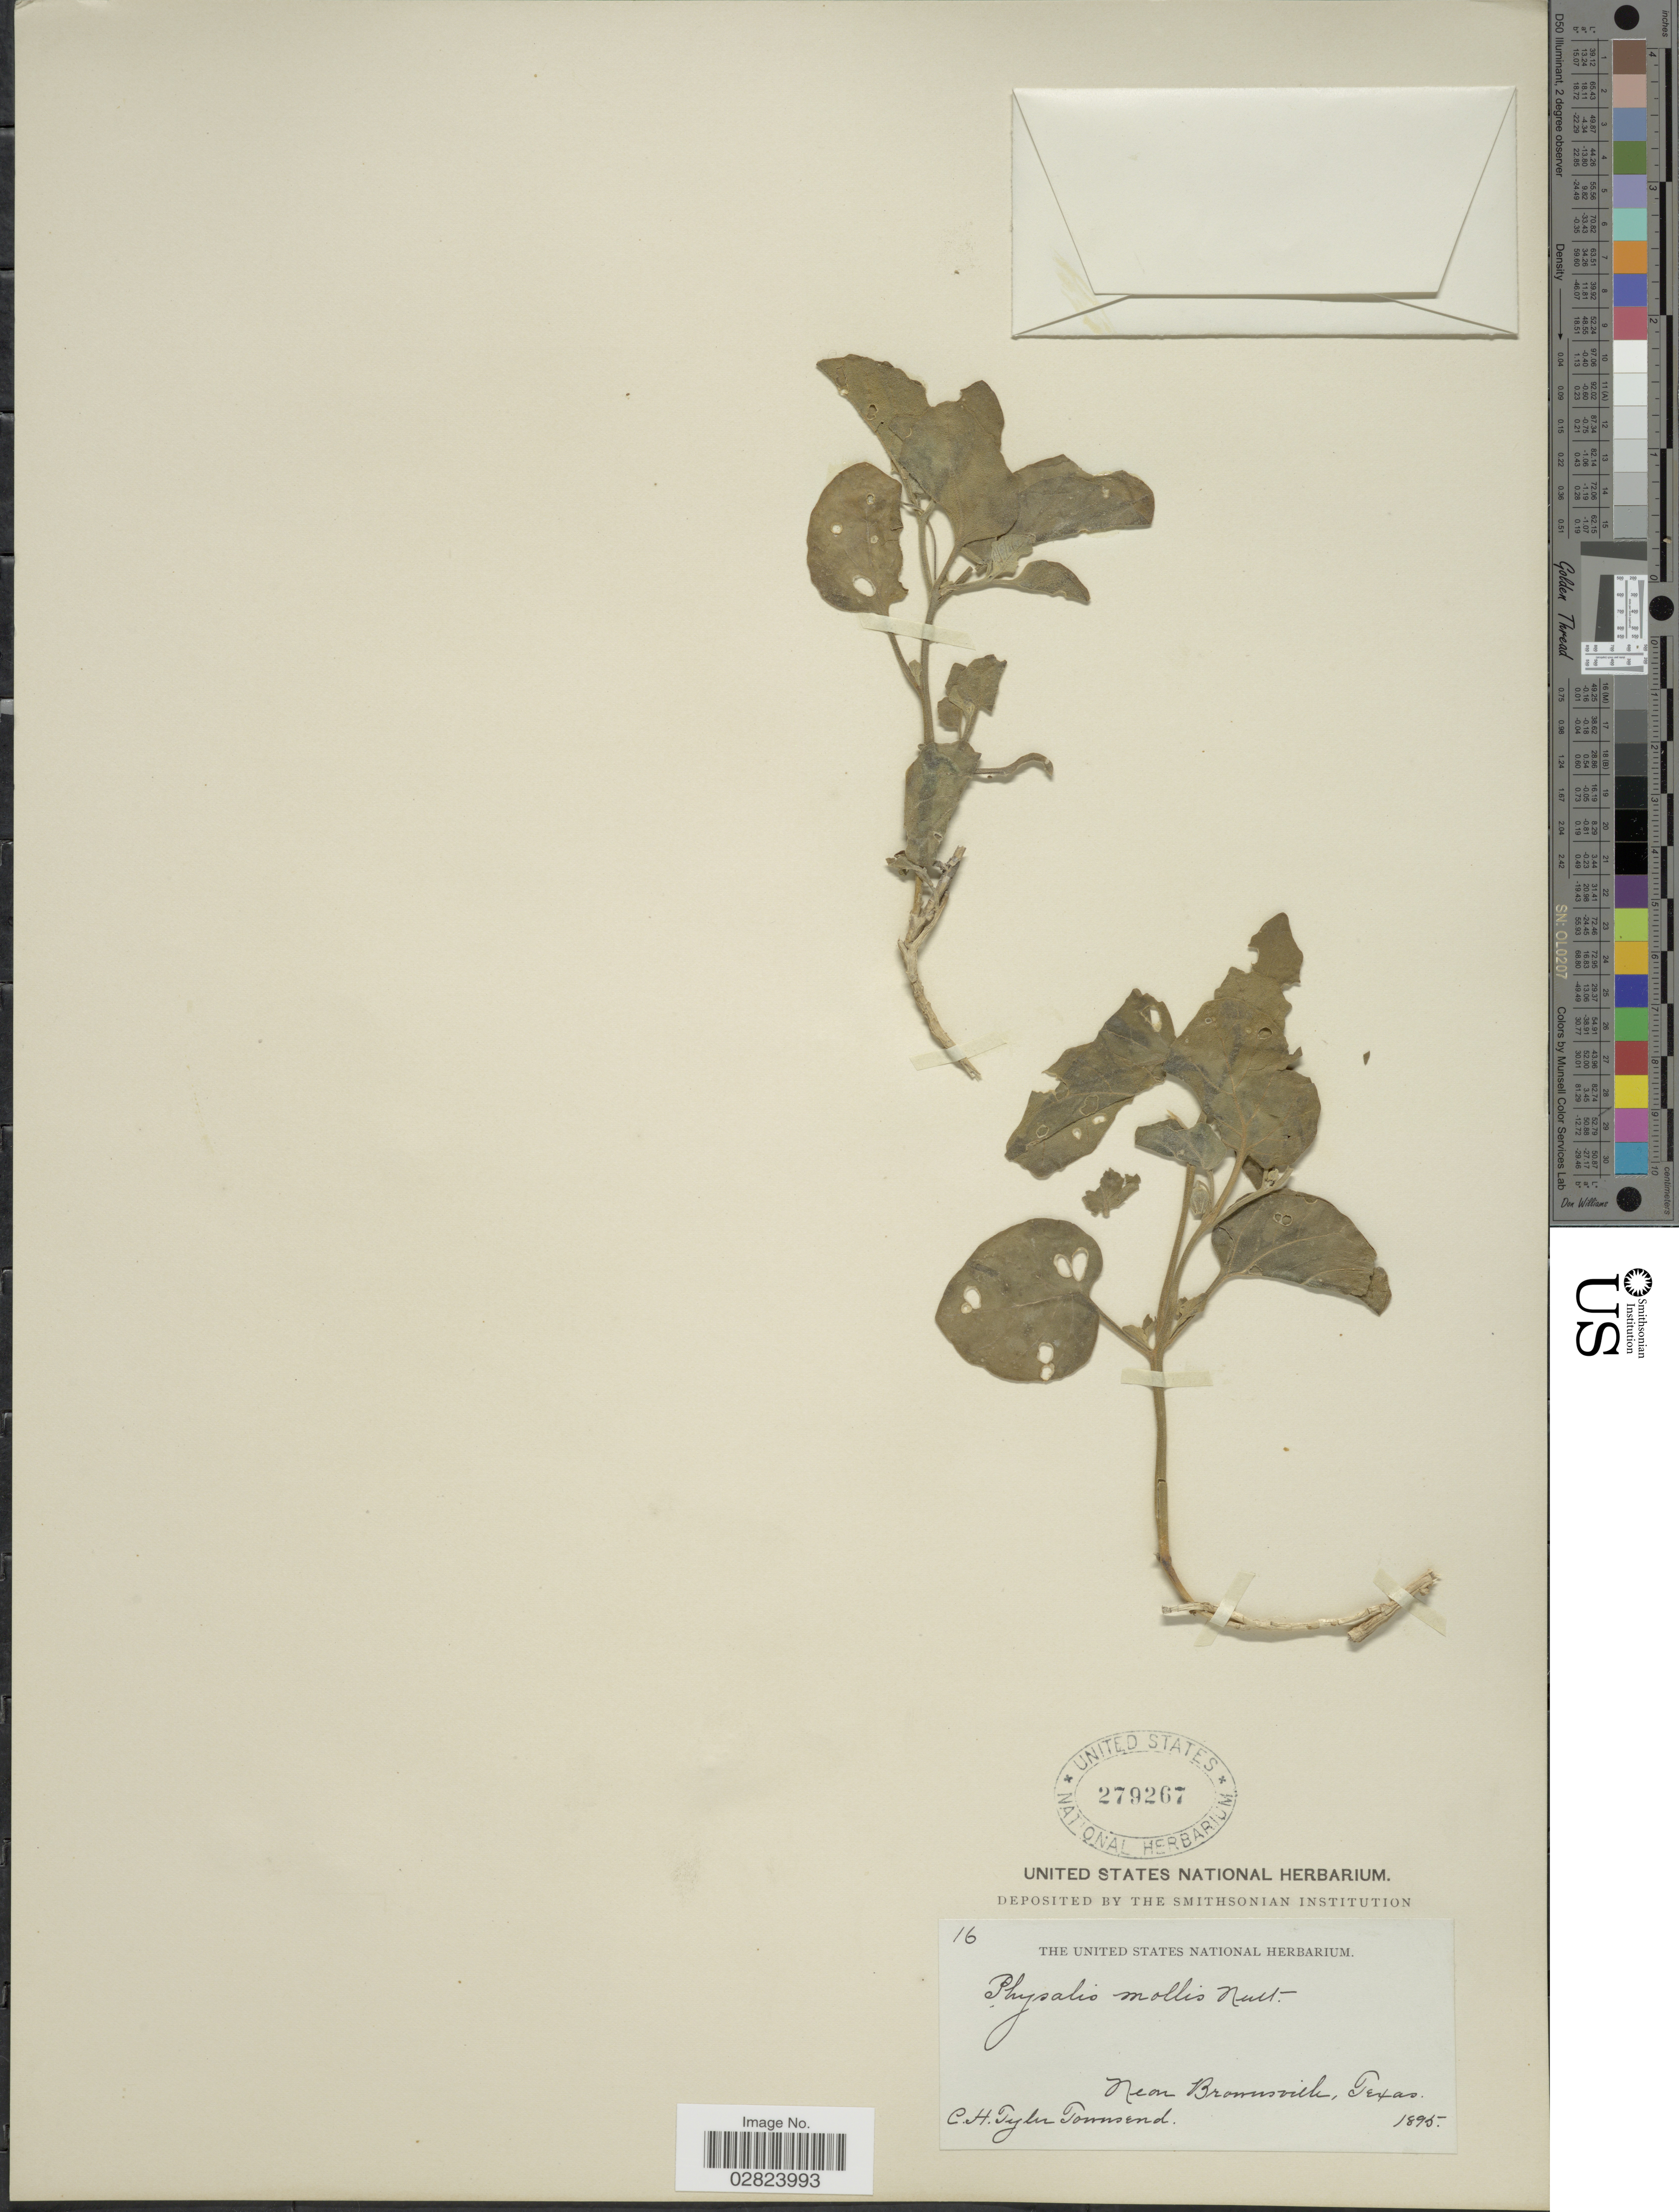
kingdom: Plantae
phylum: Tracheophyta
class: Magnoliopsida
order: Solanales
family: Solanaceae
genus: Physalis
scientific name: Physalis mollis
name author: Nutt.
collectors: C. H. T. Townsend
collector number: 16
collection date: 1895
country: United States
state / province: Texas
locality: Near Brownsville.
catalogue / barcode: US 279267